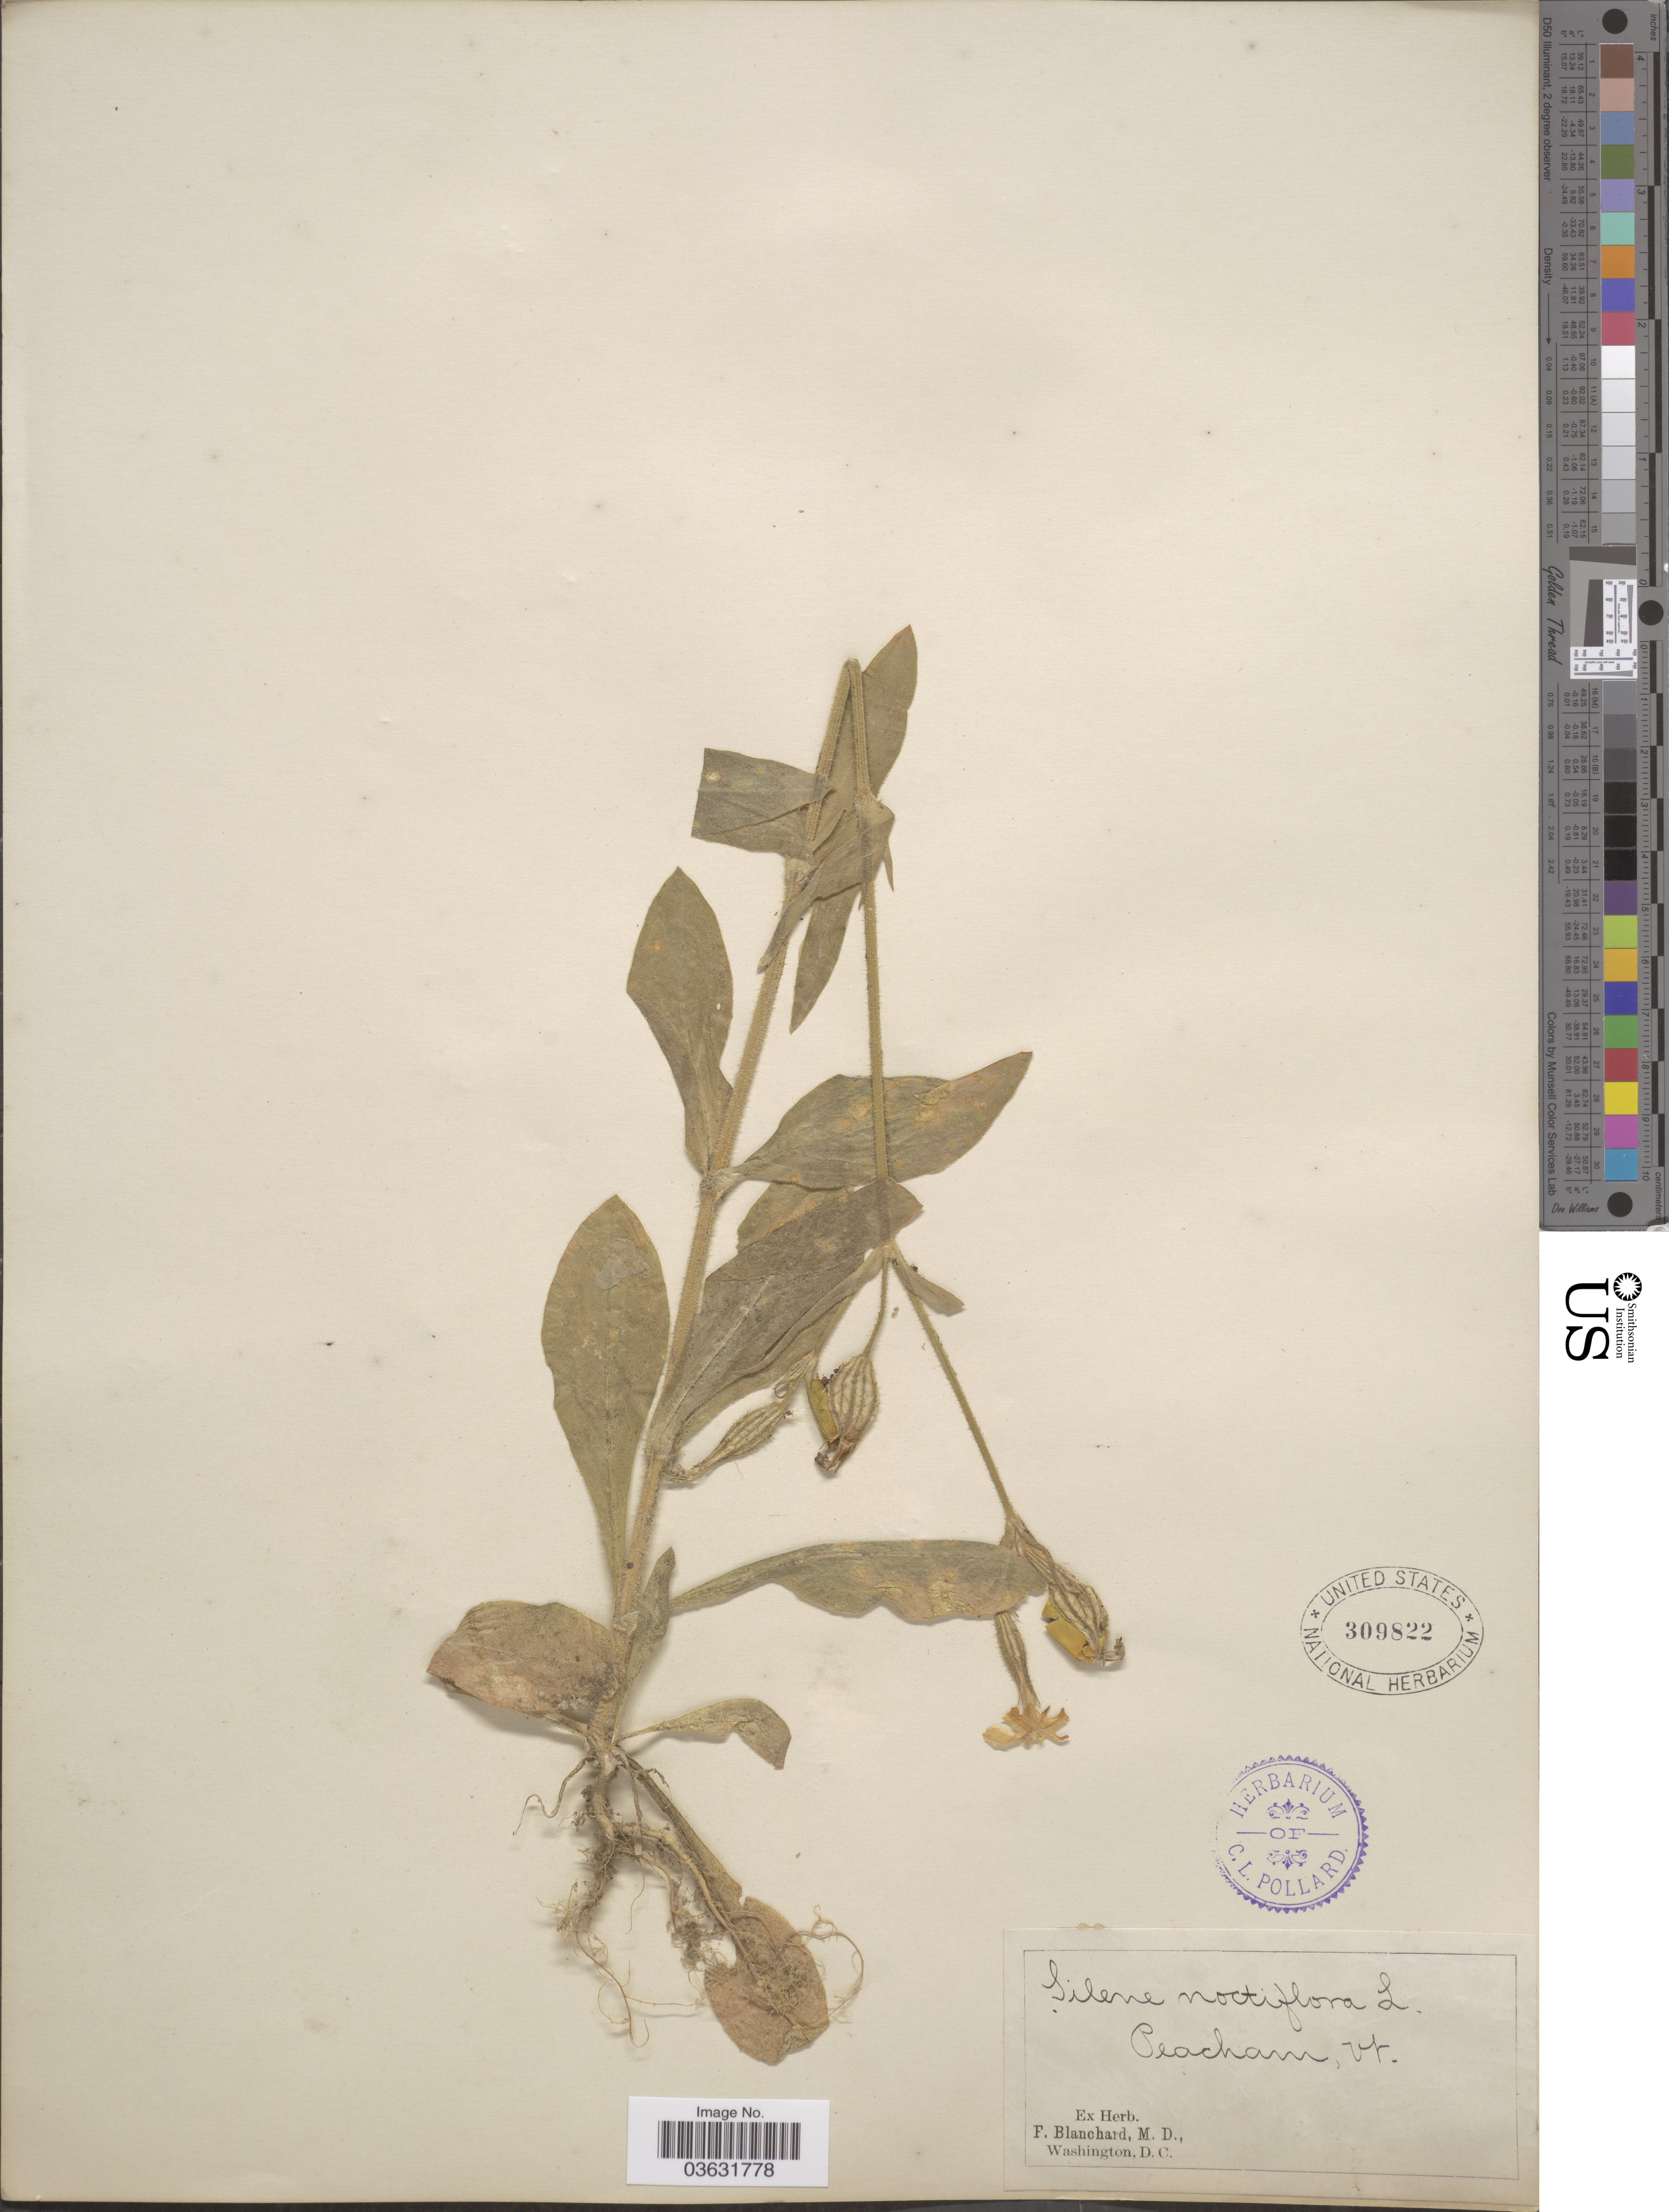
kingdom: Plantae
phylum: Tracheophyta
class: Magnoliopsida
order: Caryophyllales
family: Caryophyllaceae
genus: Silene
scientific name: Silene noctiflora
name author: L.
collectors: ex herb. F. Blanchard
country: United States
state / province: Vermont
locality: Peacham.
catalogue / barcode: US 309822